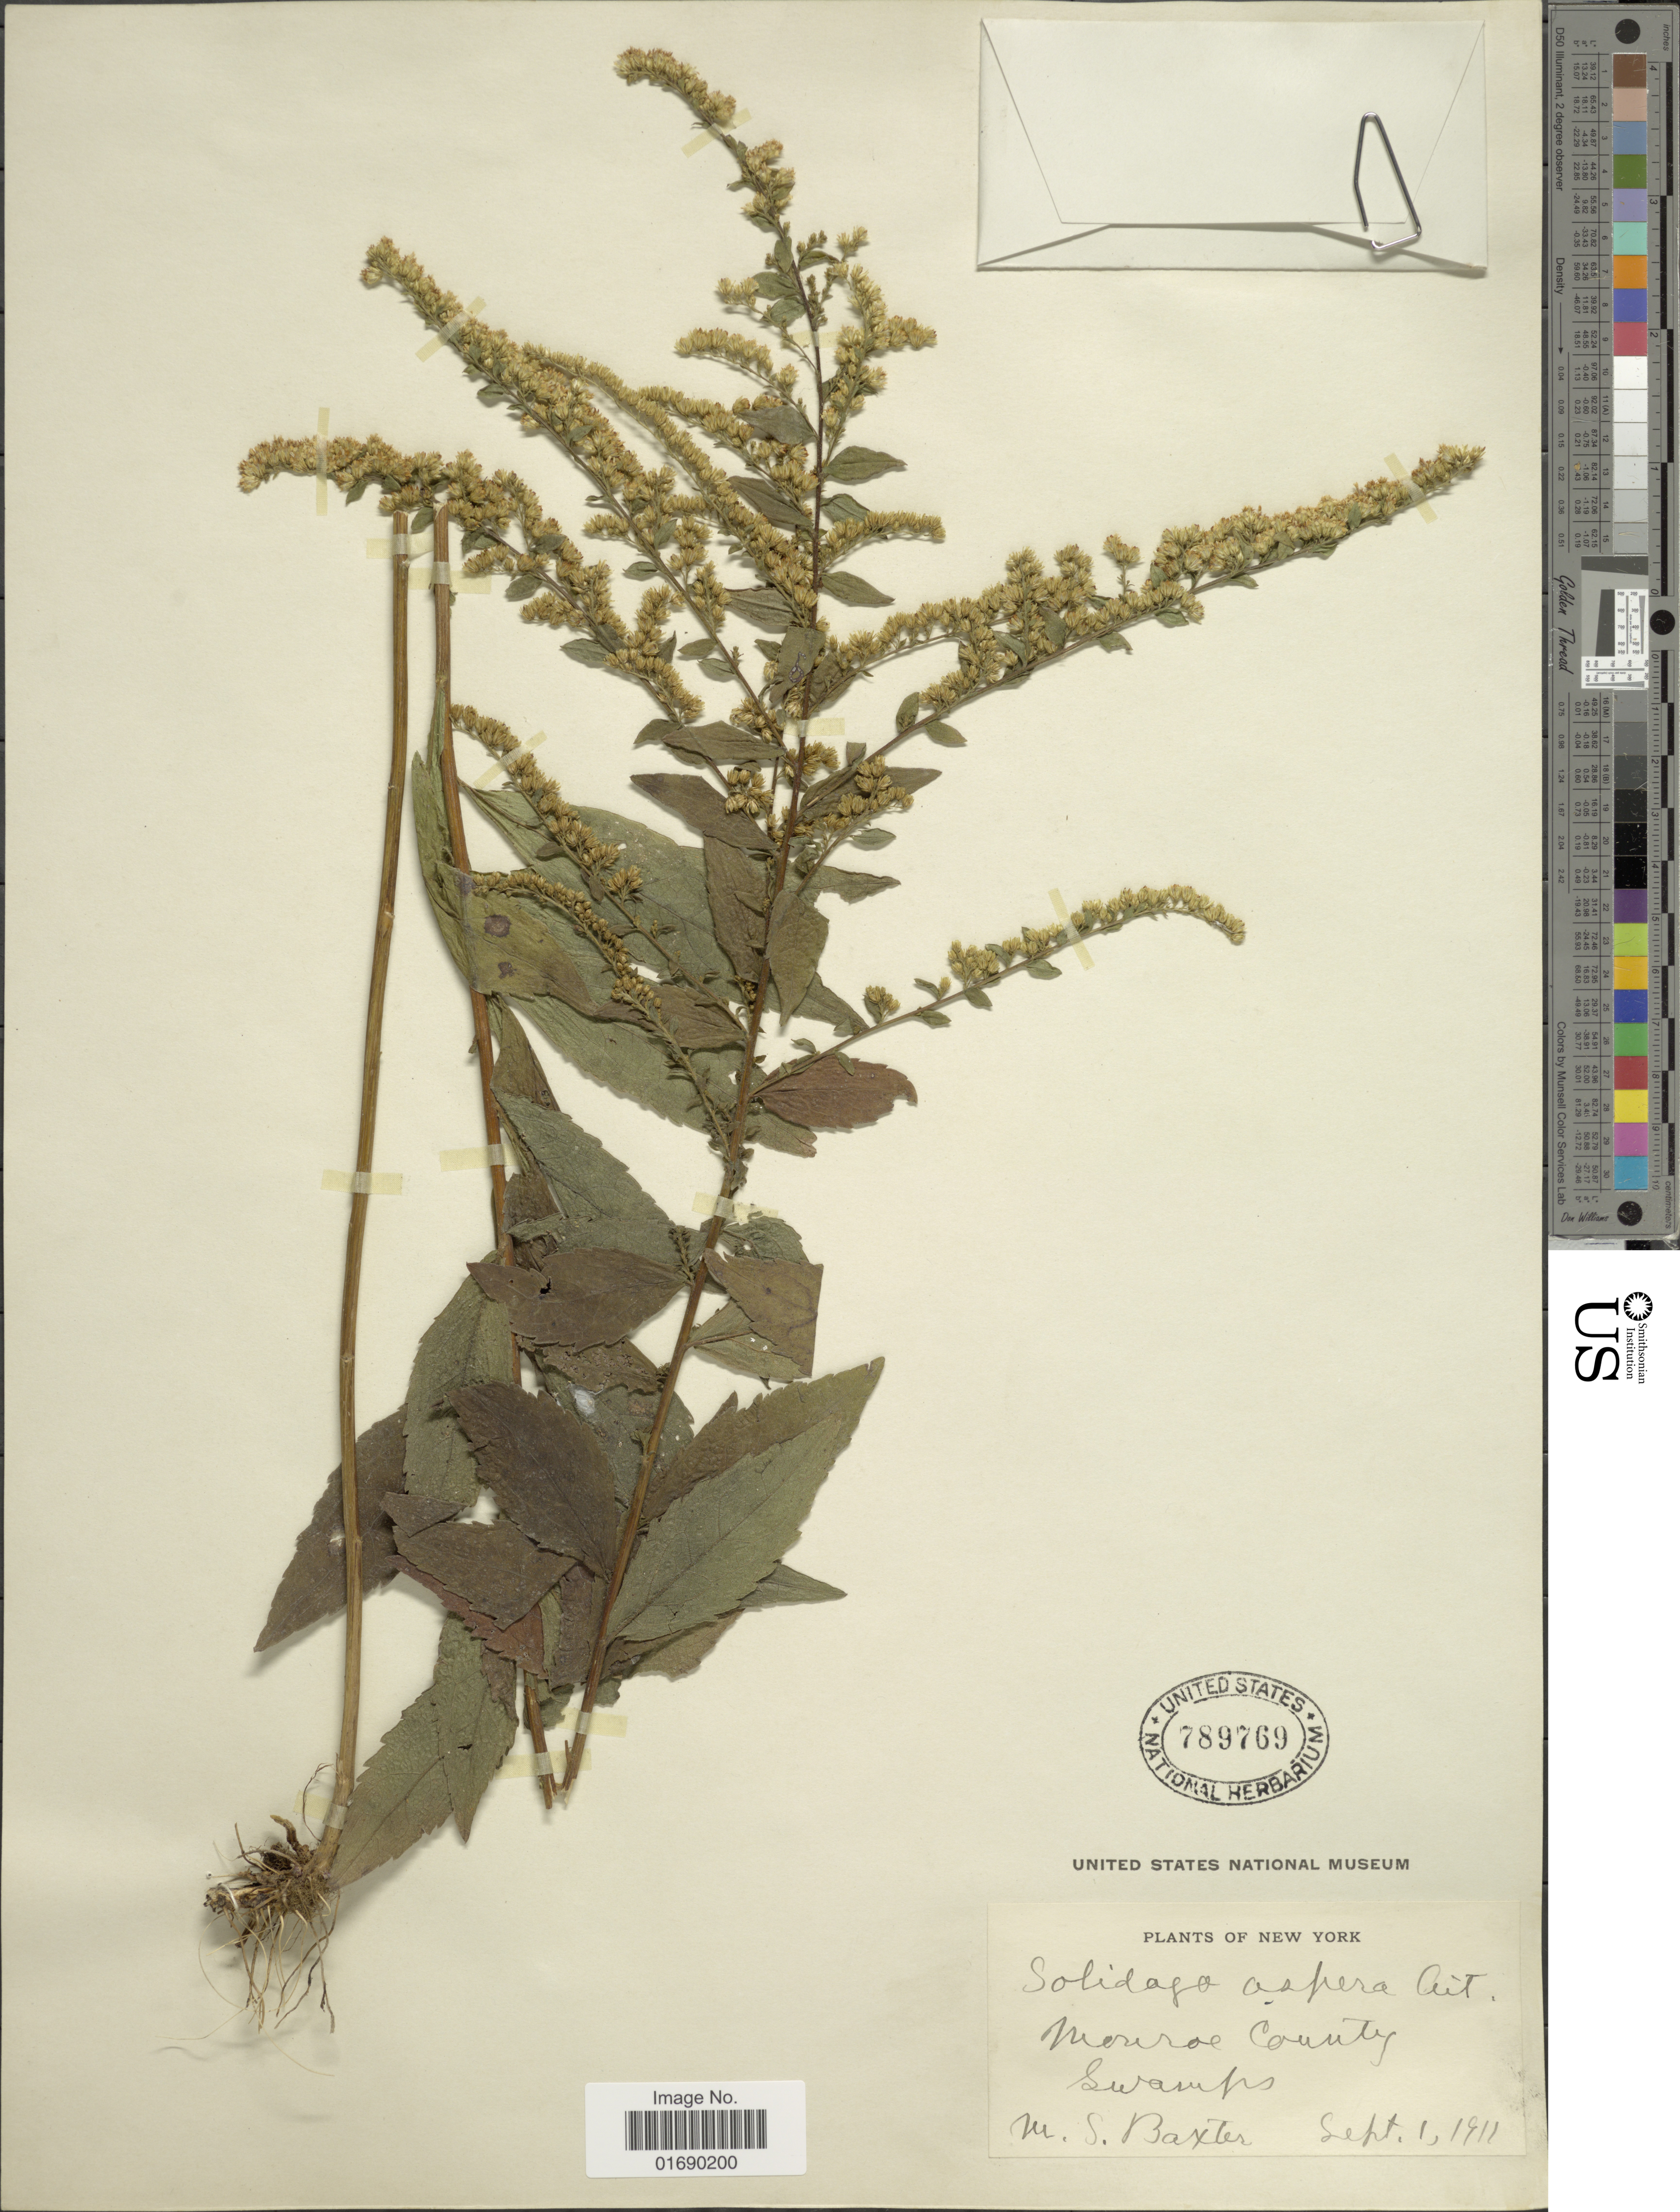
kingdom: Plantae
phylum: Tracheophyta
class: Magnoliopsida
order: Asterales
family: Asteraceae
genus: Solidago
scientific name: Solidago rugosa var. aspera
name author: (Aiton) Cronq.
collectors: M. Baxter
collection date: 1911-09-01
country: United States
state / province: New York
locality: Monroe County, Swamps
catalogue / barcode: US 789769